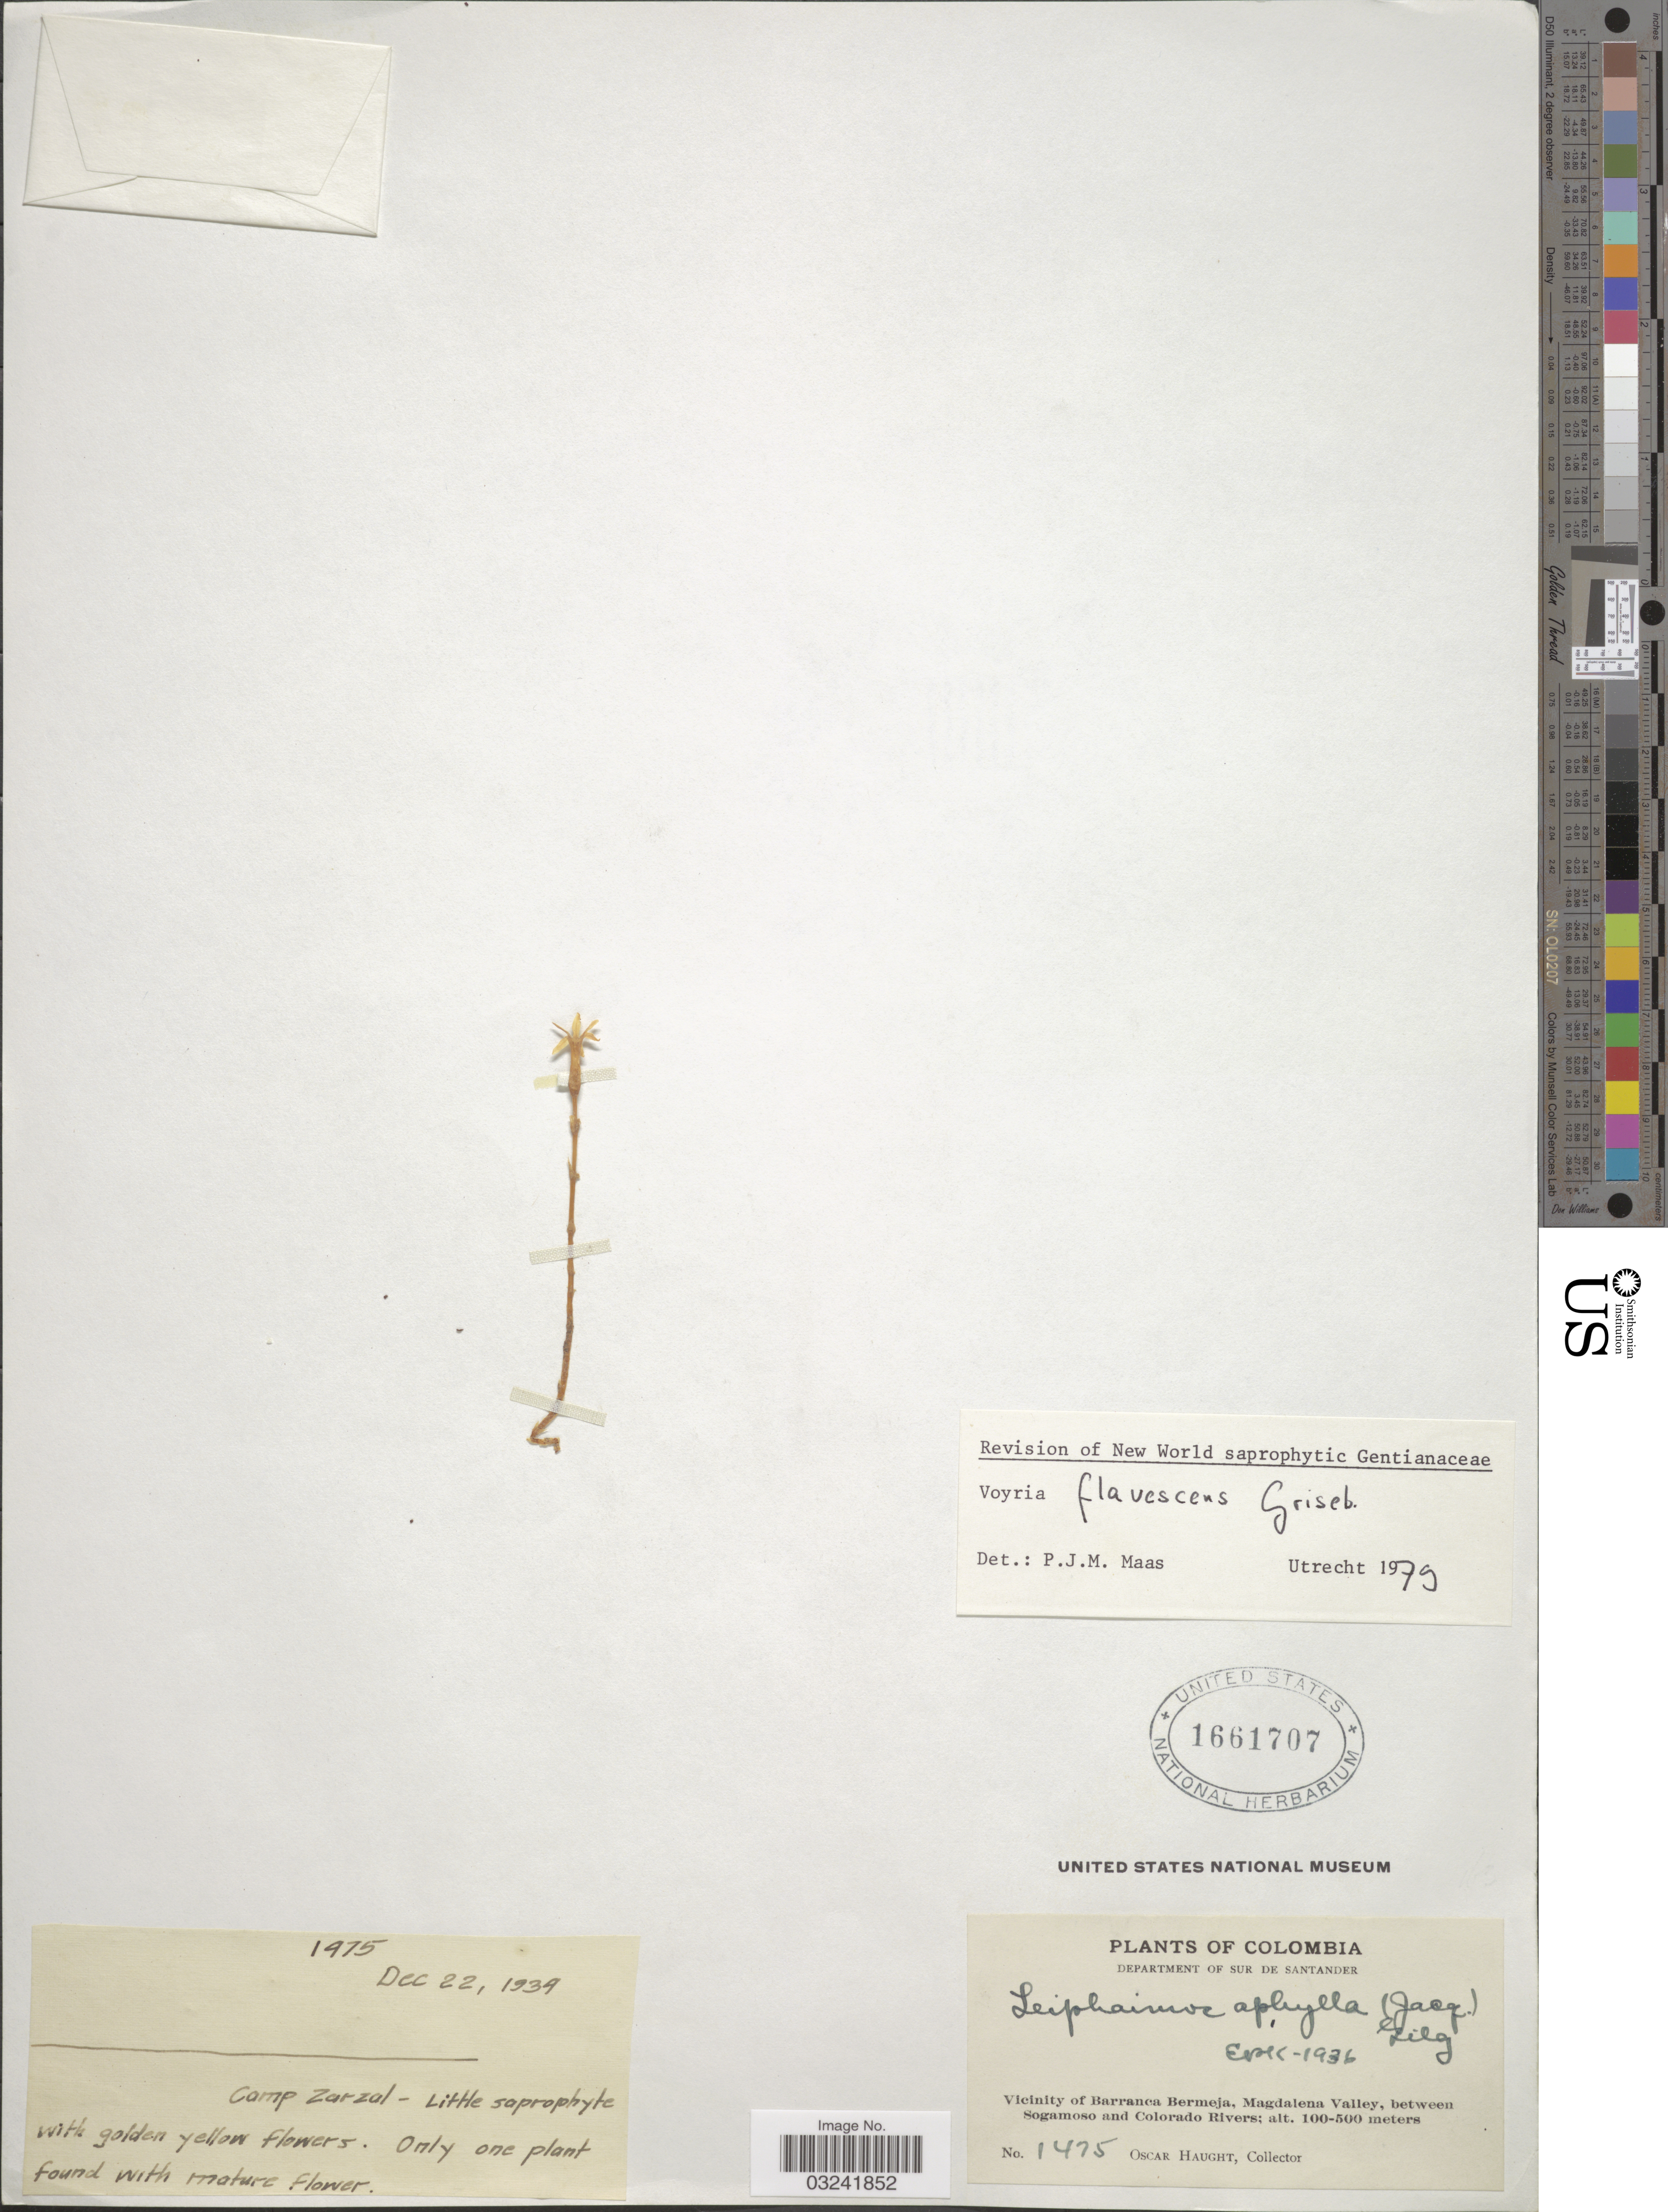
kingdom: Plantae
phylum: Tracheophyta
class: Magnoliopsida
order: Gentianales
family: Gentianaceae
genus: Voyria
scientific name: Voyria flavescens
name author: Griseb.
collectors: O. Haught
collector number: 1475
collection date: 1934-12-22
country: Colombia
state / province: Santander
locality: Department of Sur de Santander, Vicinity of Barranca Bermeja, Magdalena Valley, between Sogamoso and Colorado Rivers. Camp Zarzal.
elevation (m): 100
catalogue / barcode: US 1661707